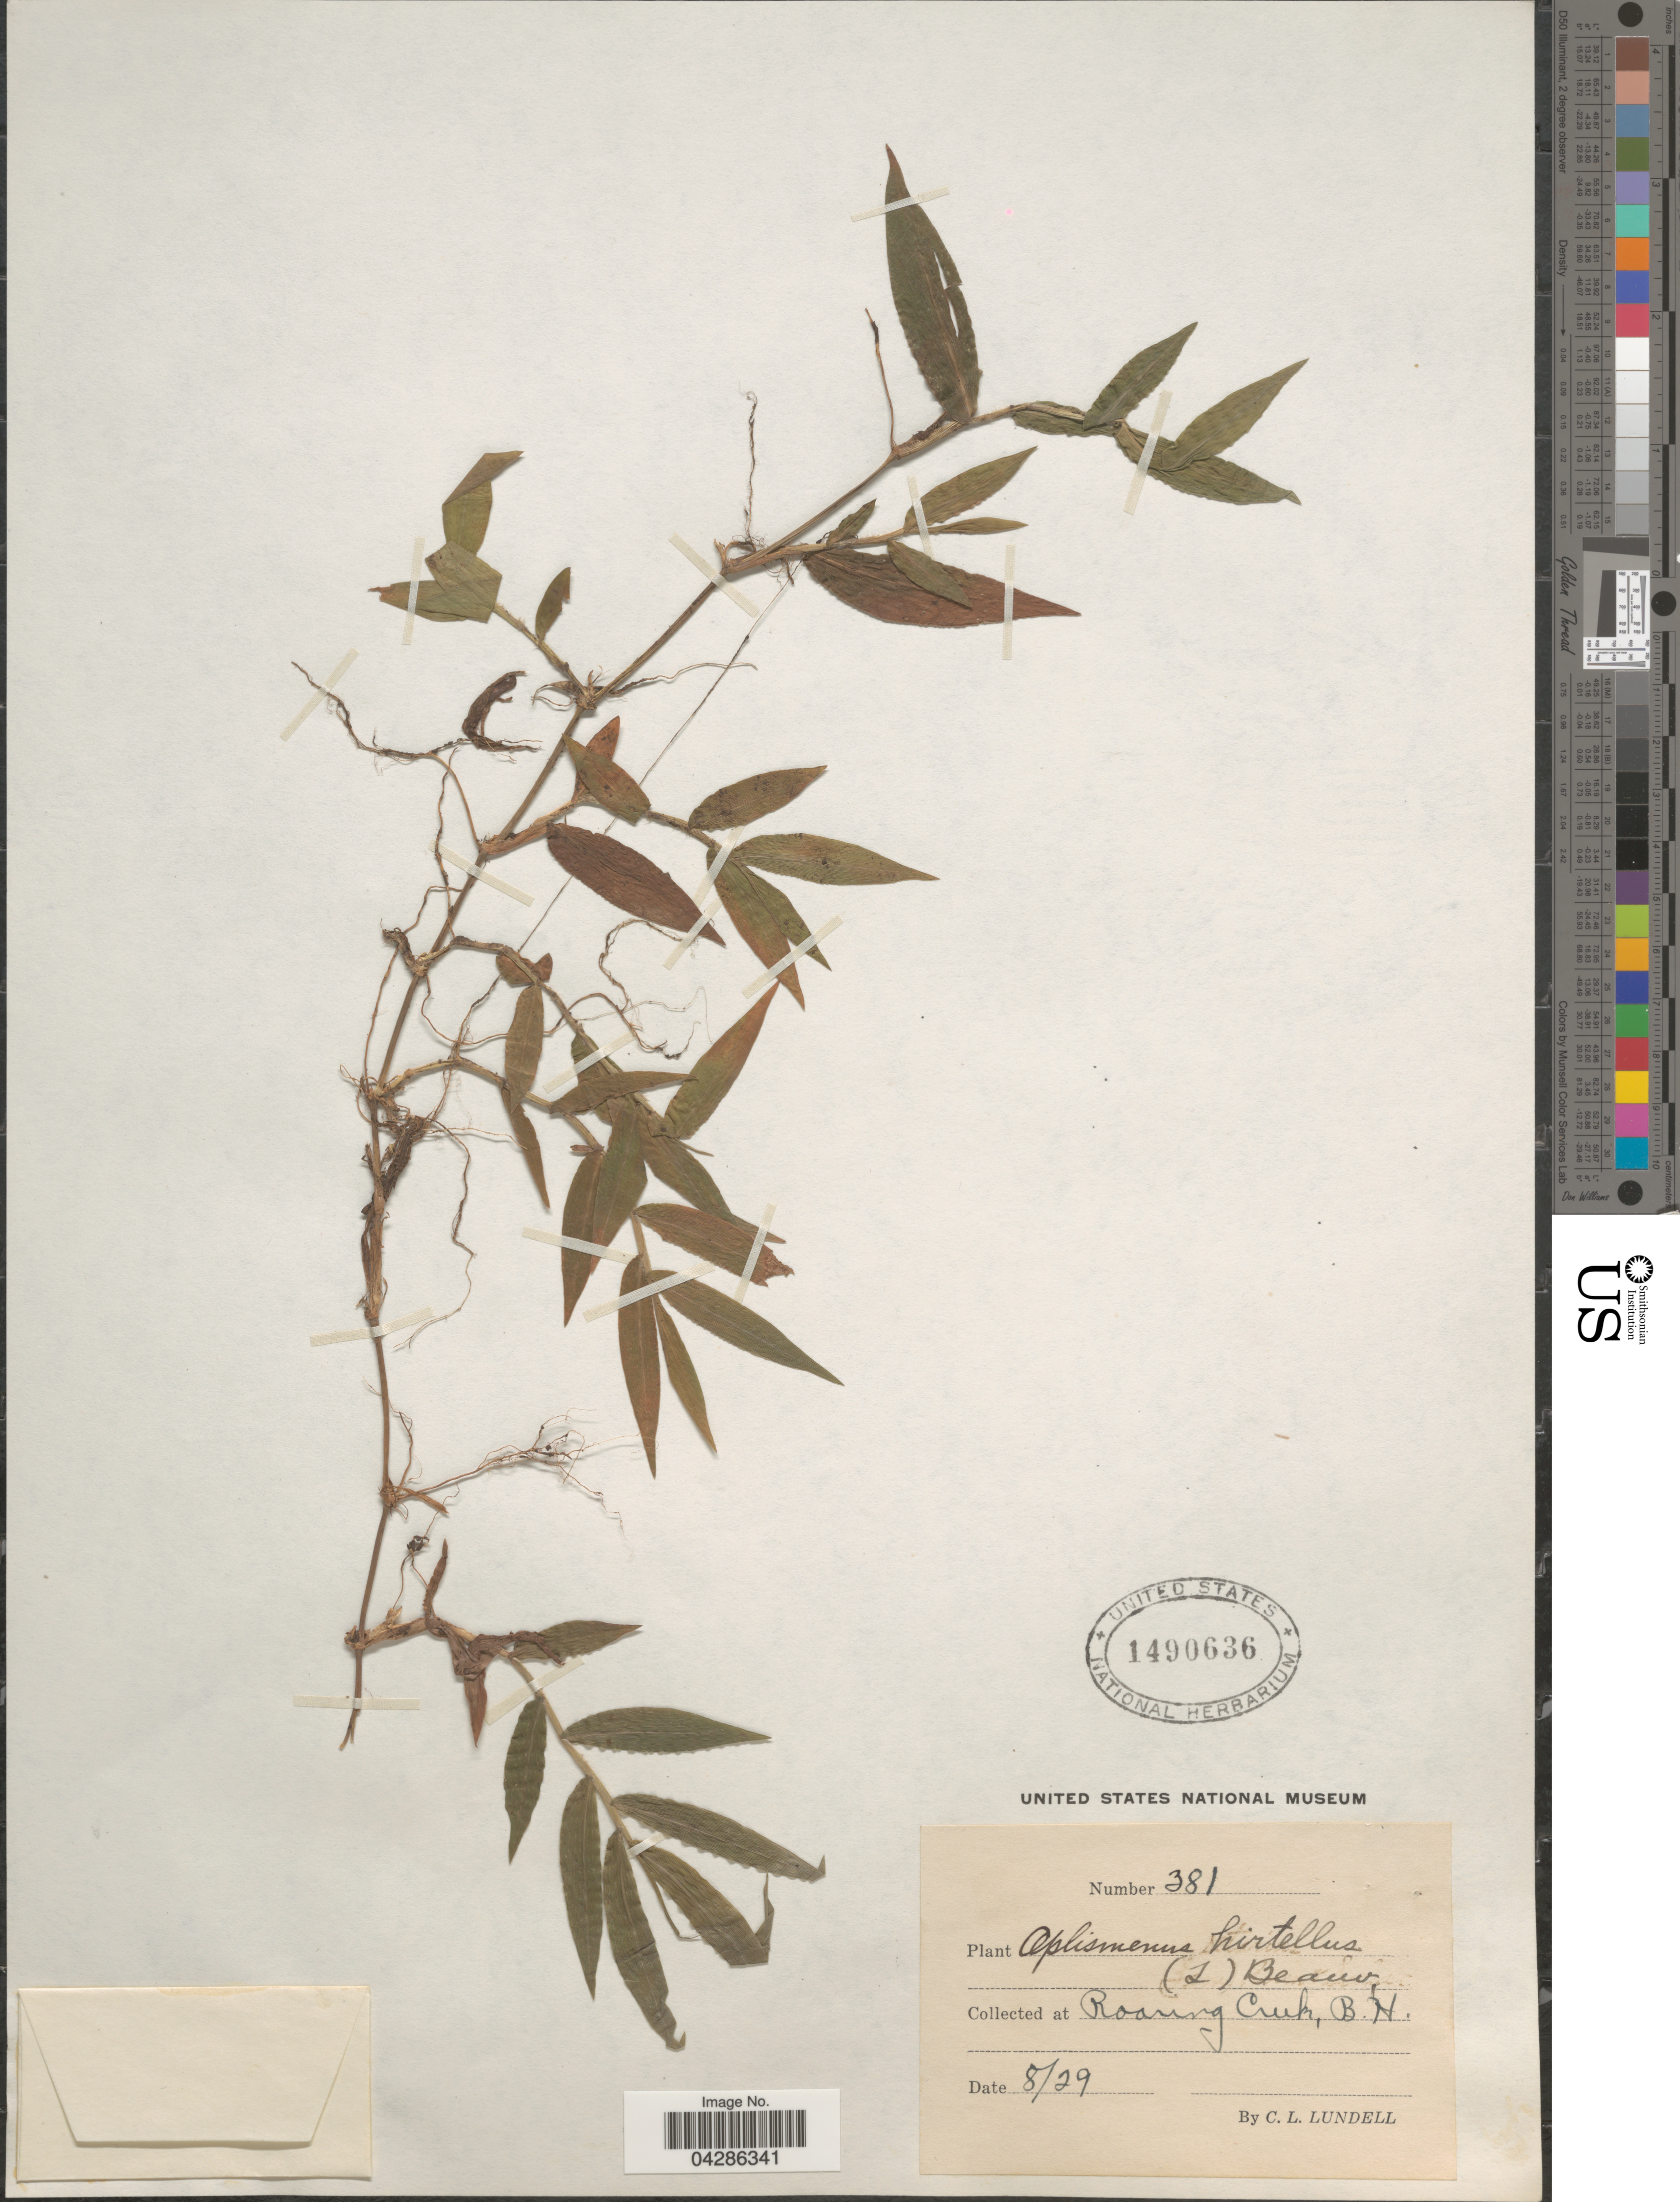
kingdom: Plantae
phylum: Tracheophyta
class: Liliopsida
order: Poales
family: Poaceae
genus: Oplismenus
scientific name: Oplismenus hirtellus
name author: (L.) P. Beauv.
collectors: C. L. Lundell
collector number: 381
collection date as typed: Transcribed d/m/y: /8/29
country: Belize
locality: Roaring Creek, B. H.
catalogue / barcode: US 1490636